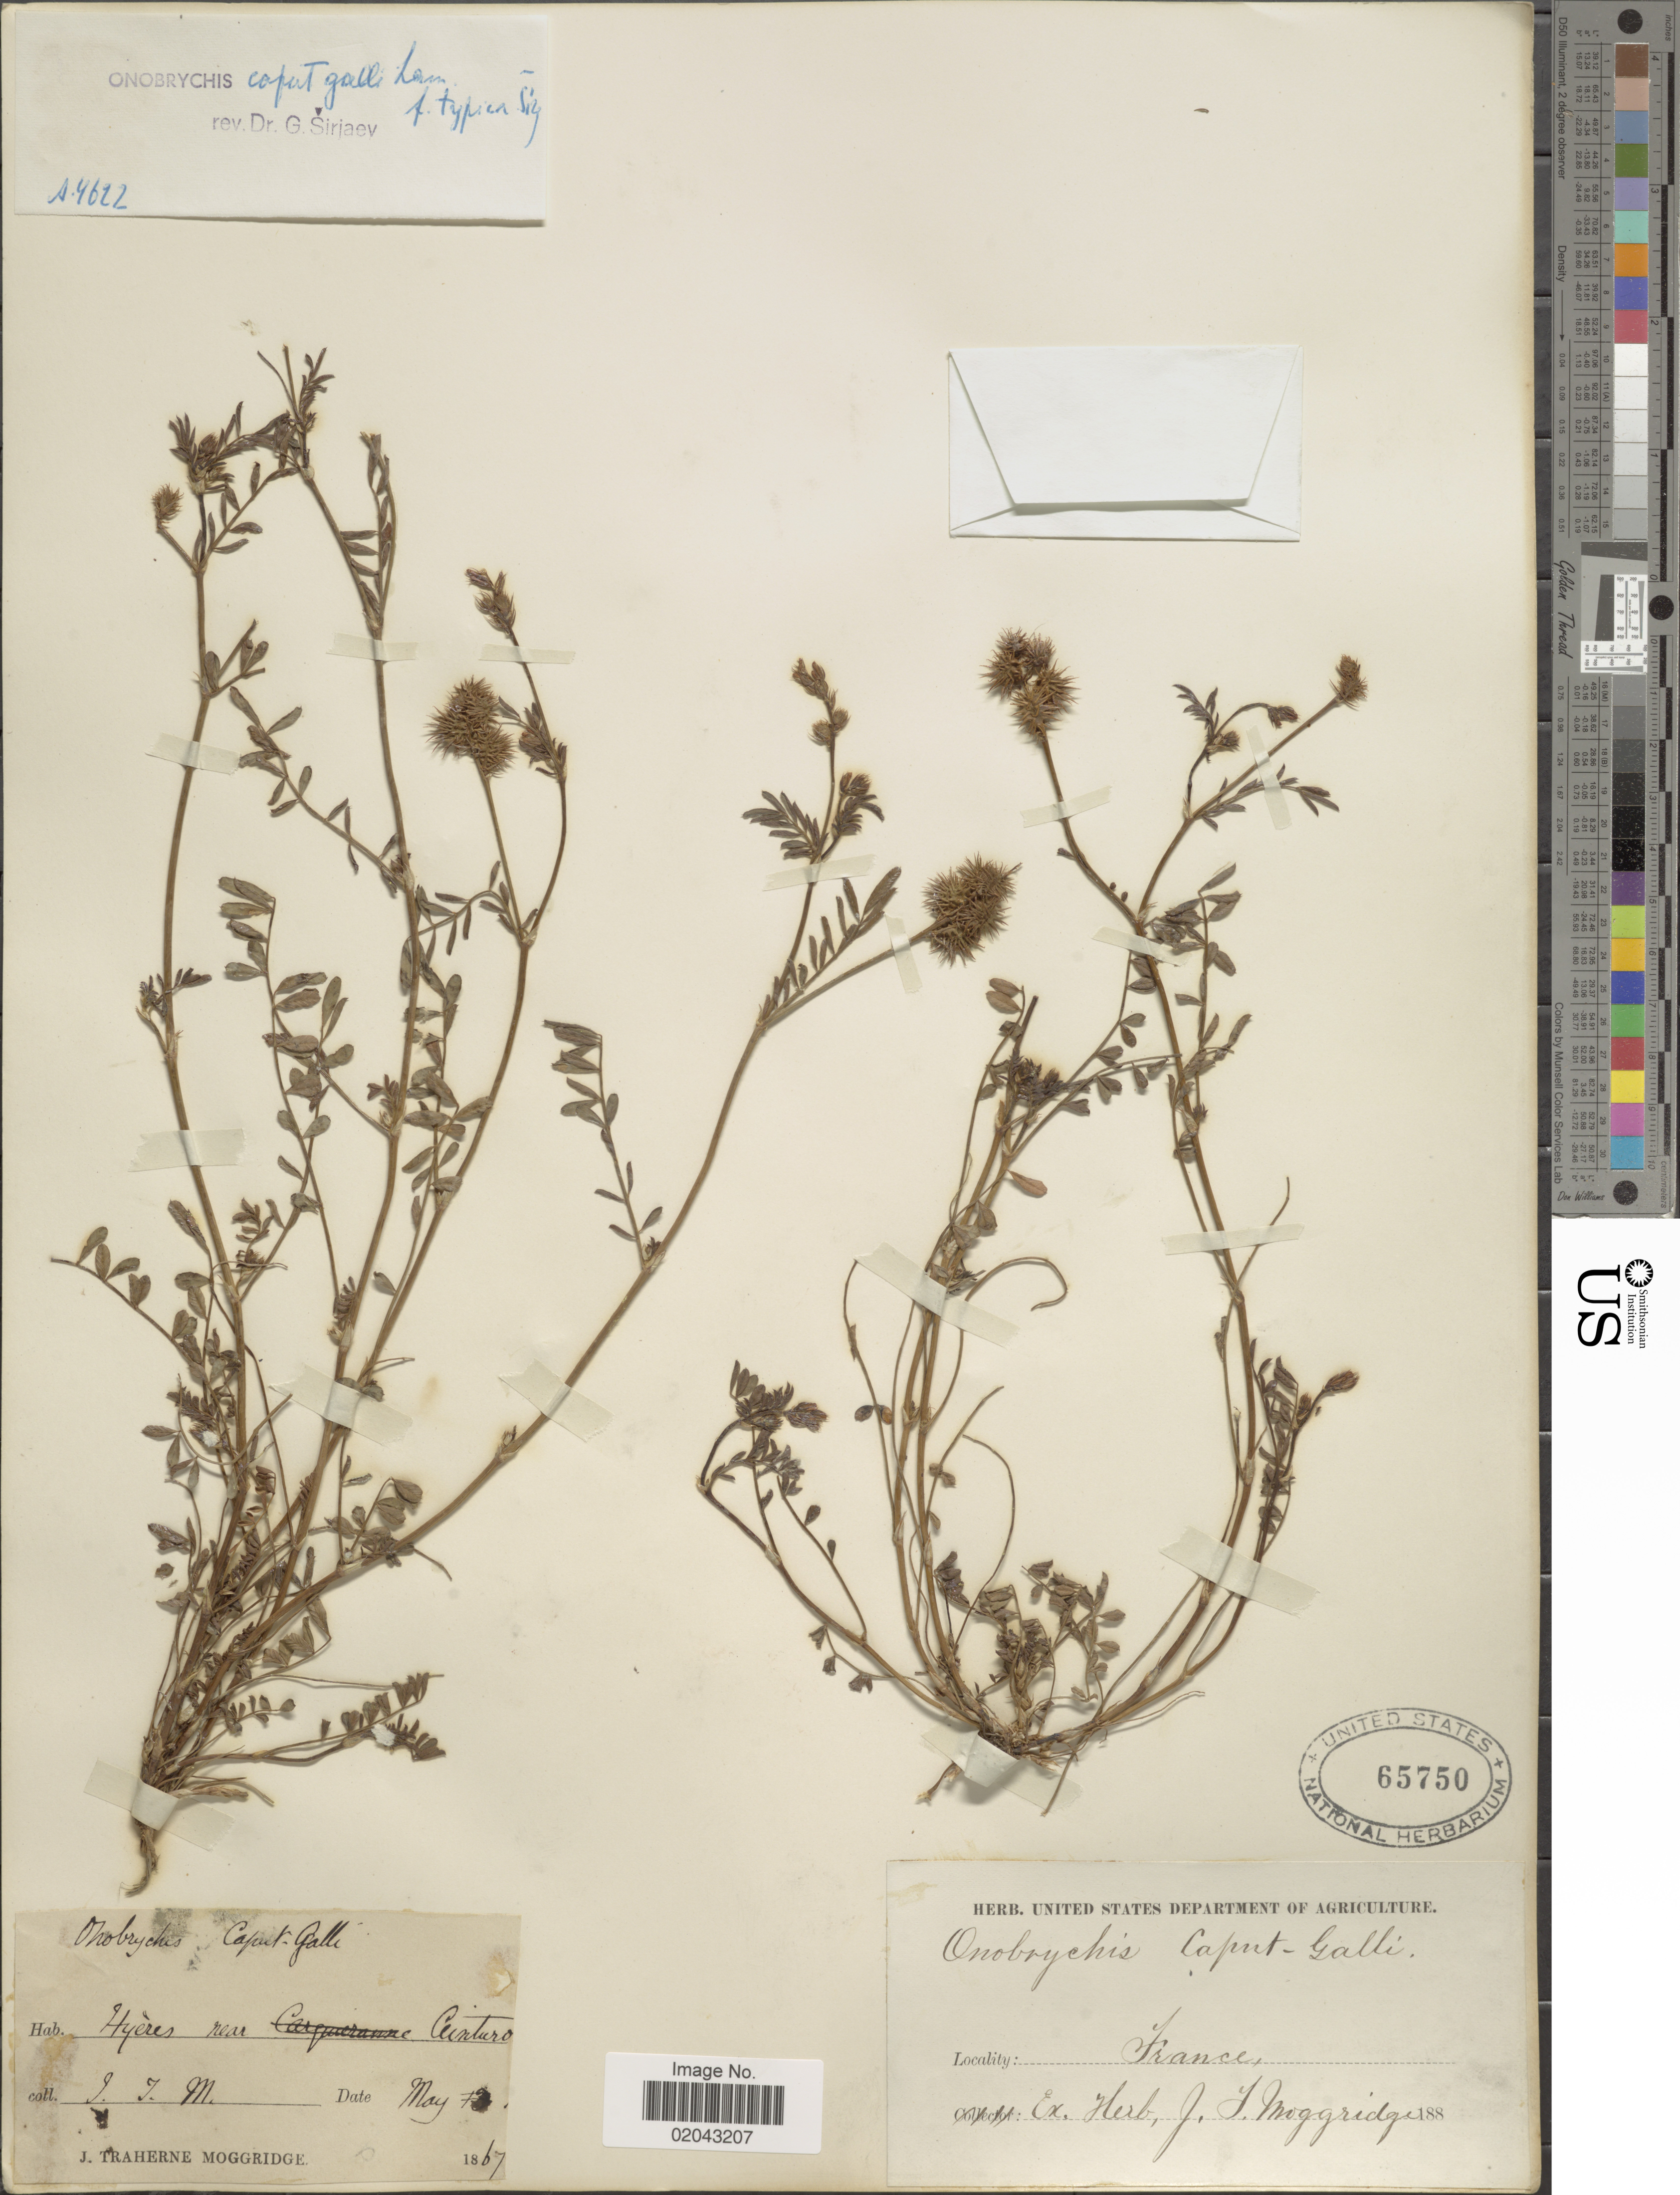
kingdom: Plantae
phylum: Tracheophyta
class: Magnoliopsida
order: Fabales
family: Fabaceae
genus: Onobrychis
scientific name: Onobrychis caput-galli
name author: (L.) Lam.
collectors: J. T. Moggridge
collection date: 1867-05-07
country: France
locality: Hyeres near Ceinturo [interpreted].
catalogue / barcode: US 65750